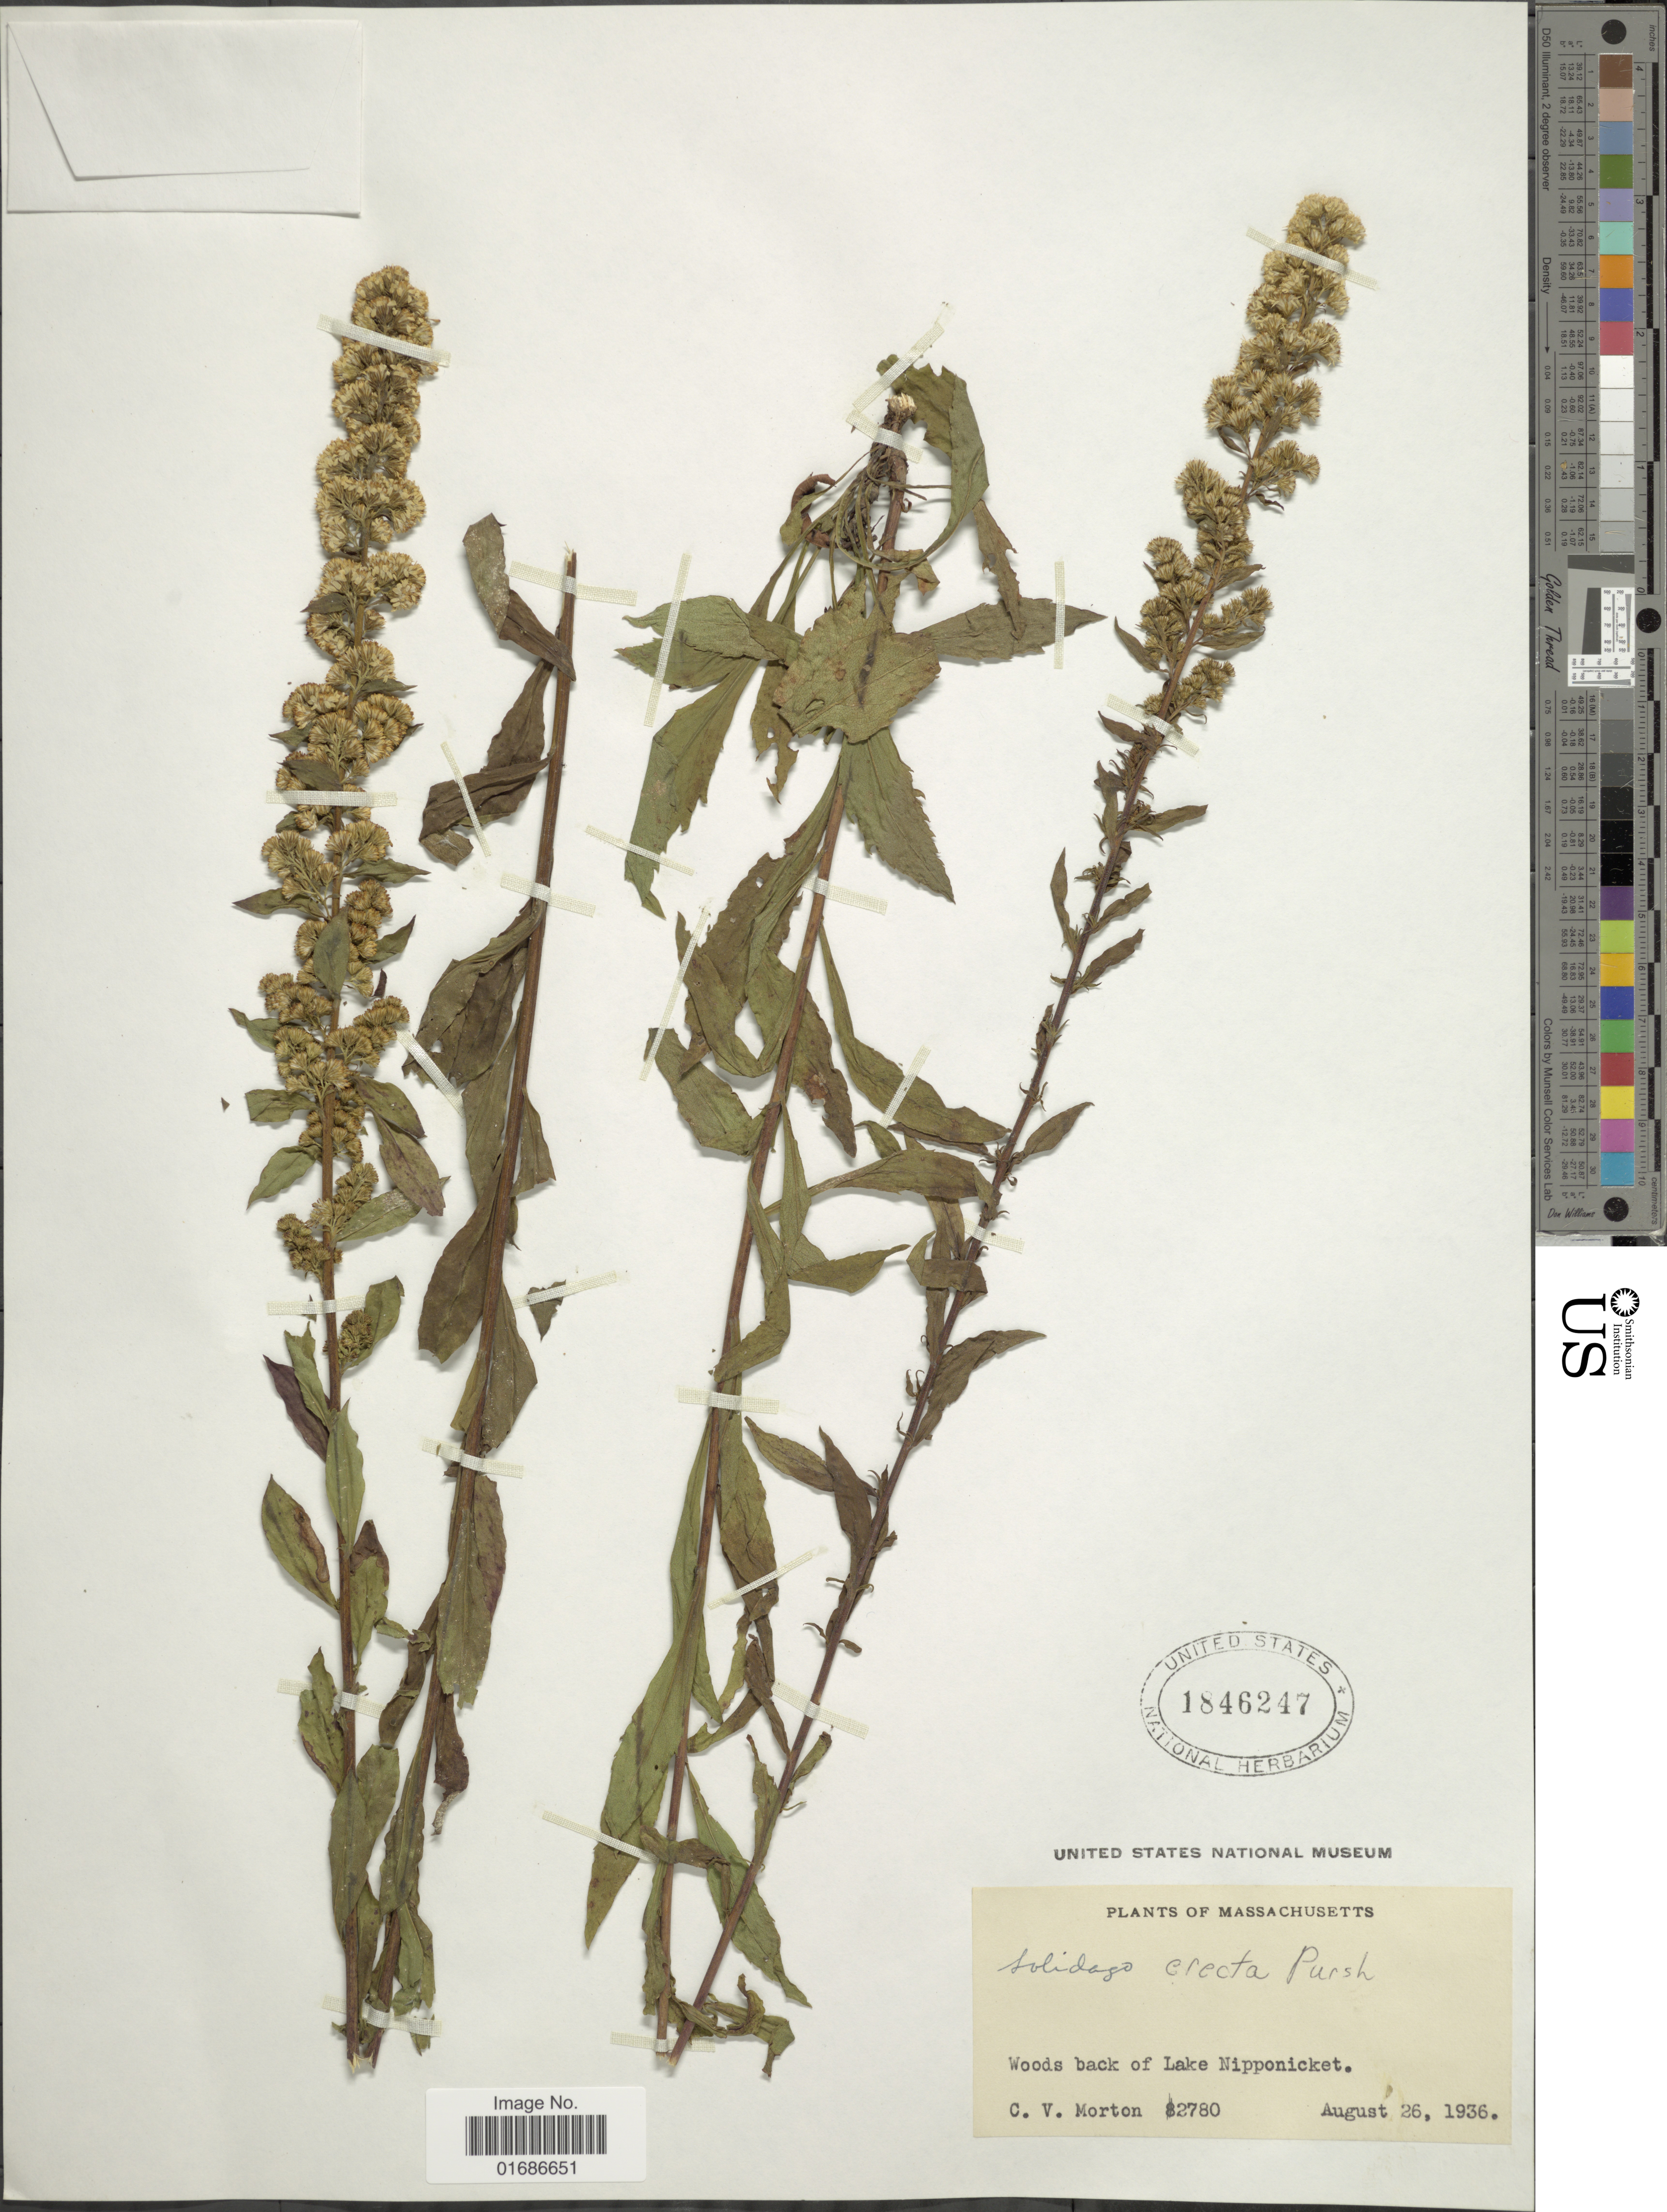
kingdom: Plantae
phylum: Tracheophyta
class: Magnoliopsida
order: Asterales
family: Asteraceae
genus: Solidago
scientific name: Solidago erecta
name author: Pursh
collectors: C. V. Morton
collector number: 2780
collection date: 1936-08-26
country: United States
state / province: Massachusetts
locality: Woods back of Lake Nipponicket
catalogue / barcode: US 1846247